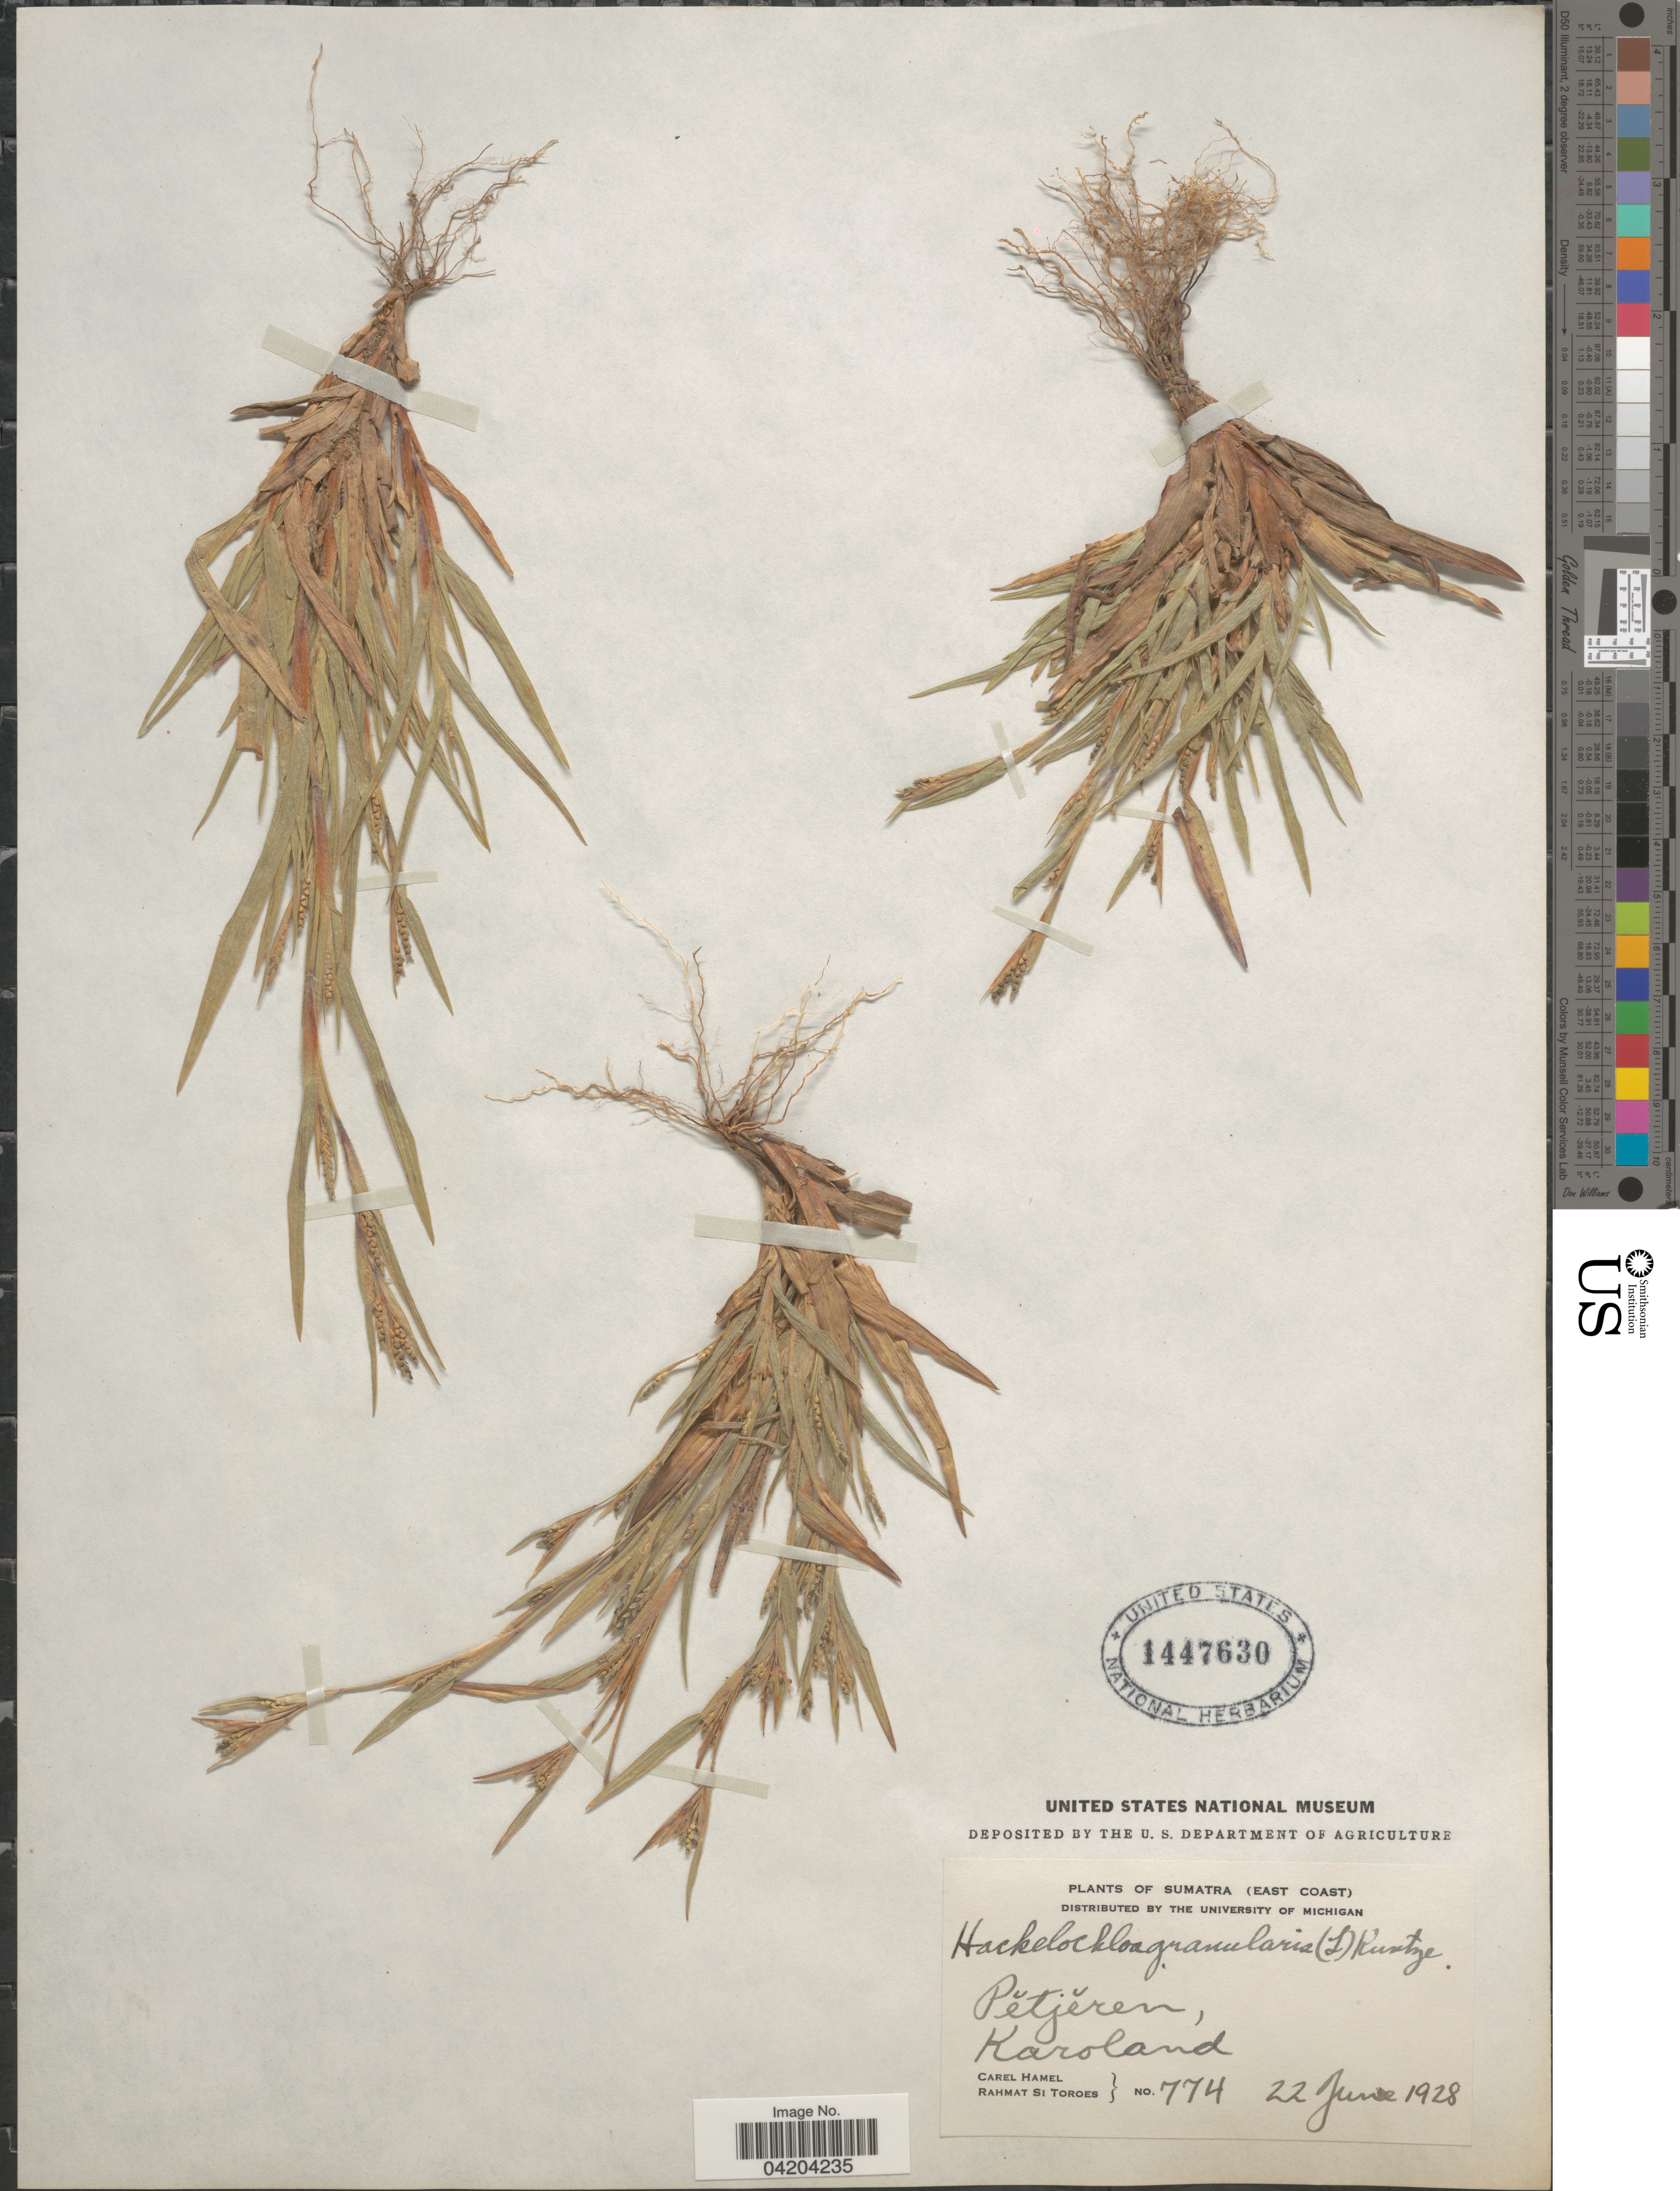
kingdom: Plantae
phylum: Tracheophyta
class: Liliopsida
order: Poales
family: Poaceae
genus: Mnesithea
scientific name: Mnesithea granularis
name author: (L.) de Koning & Sosef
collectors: C. Hamel & Rahmat Si Boeea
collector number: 774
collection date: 1928-06-22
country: Indonesia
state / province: Sumatra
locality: (East Coast). Pĕtjĕren, Karoland.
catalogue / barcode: US 1447630